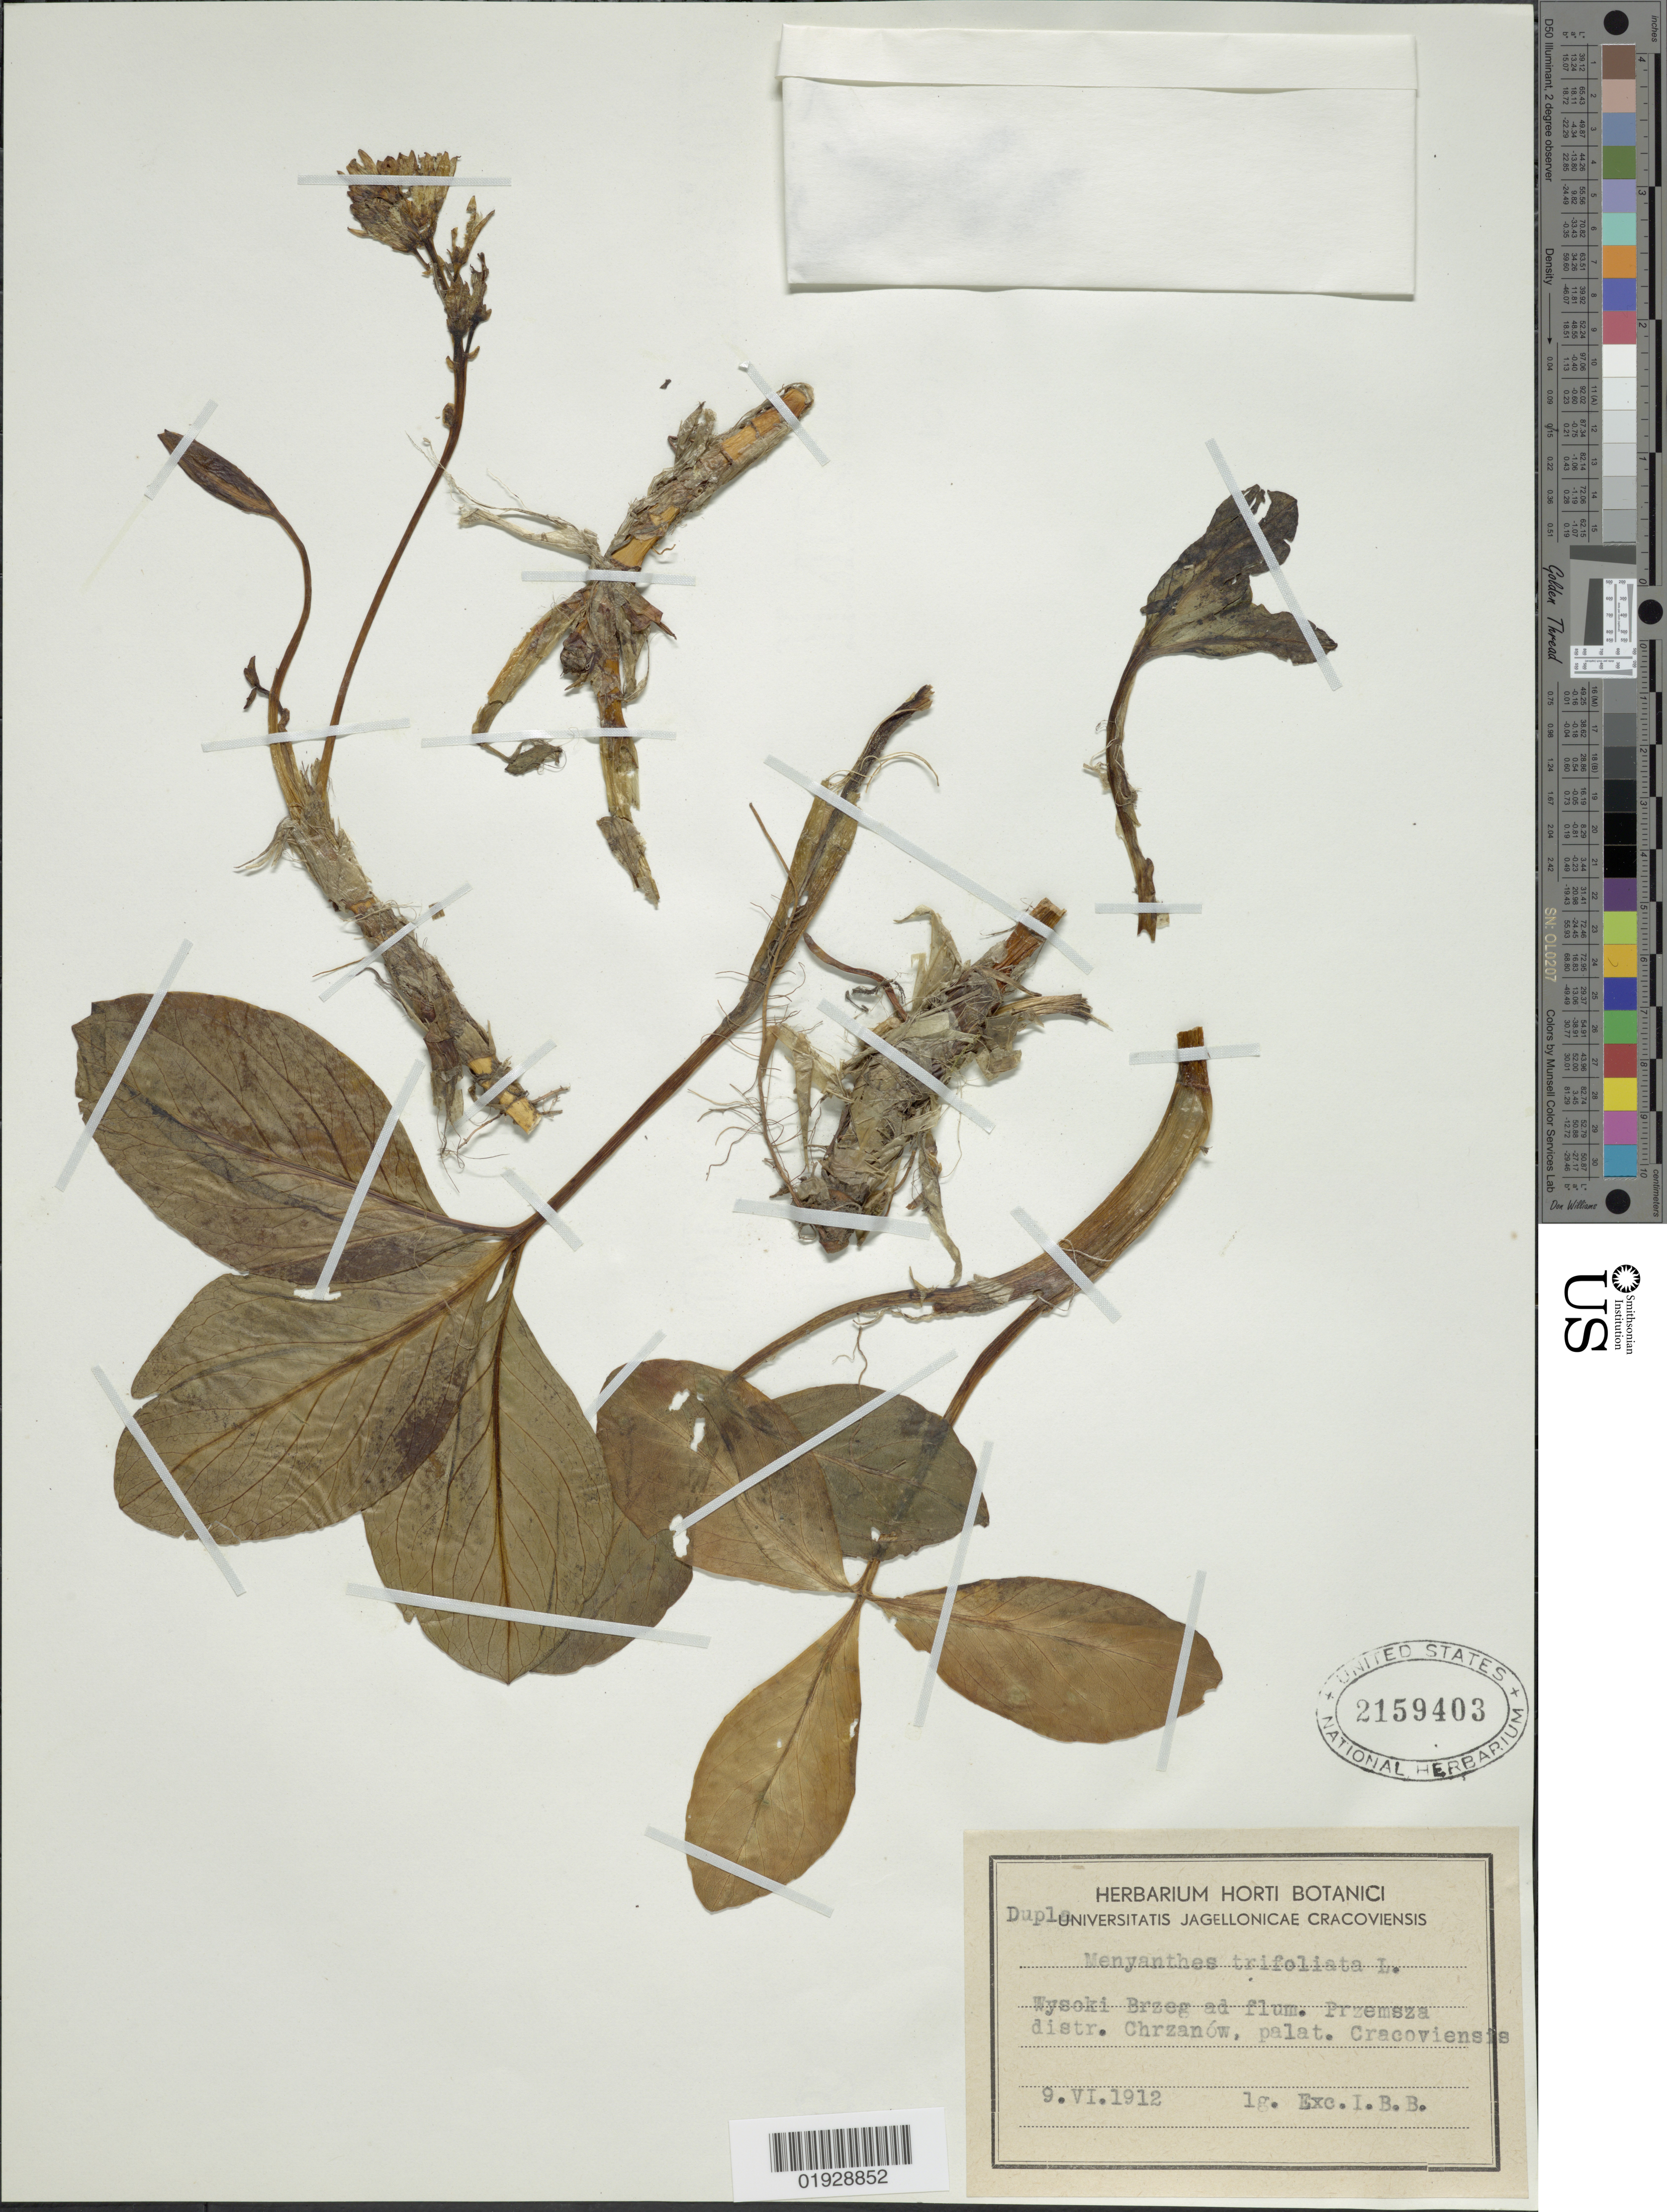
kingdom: Plantae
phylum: Tracheophyta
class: Magnoliopsida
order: Asterales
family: Menyanthaceae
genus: Menyanthes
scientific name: Menyanthes trifoliata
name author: L.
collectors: ex. I. B. B.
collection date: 1912-06-09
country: Poland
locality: Wysoki Brzeg ad flum. Przemsza distr. Chrzanów, palat. Cracoviensis.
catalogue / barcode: US 2159403